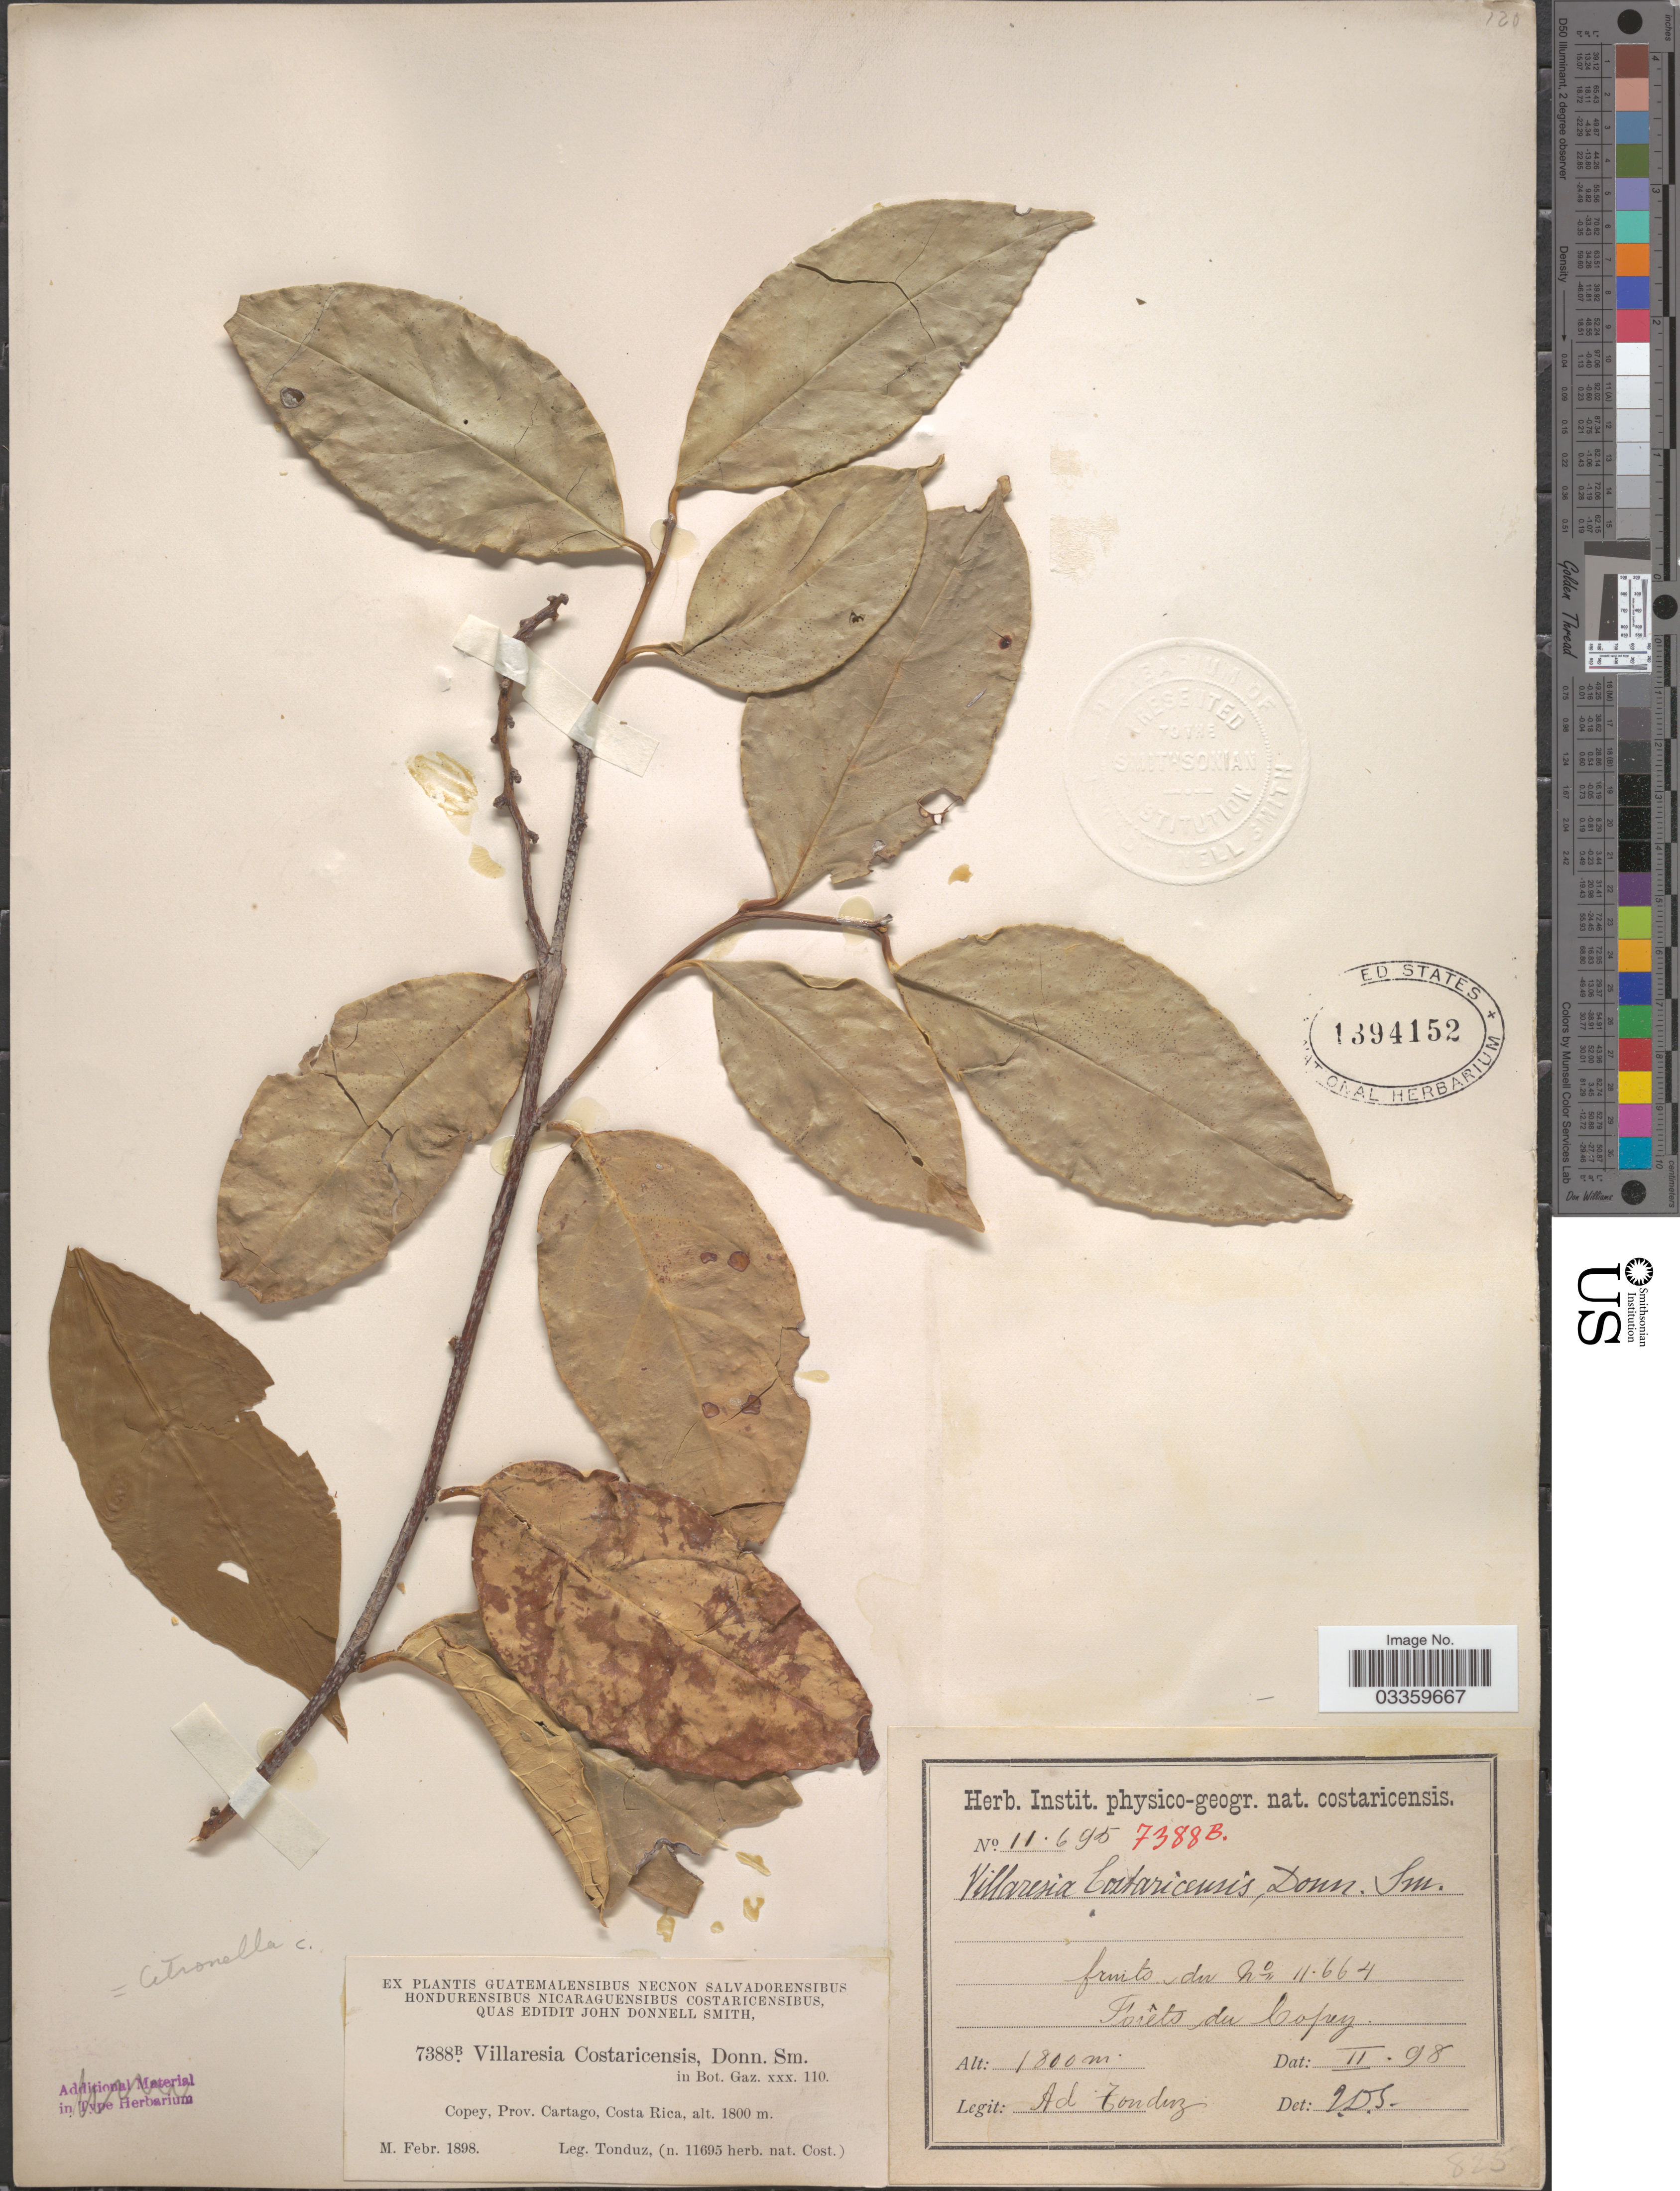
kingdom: Plantae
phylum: Tracheophyta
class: Magnoliopsida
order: Cardiopteridales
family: Cardiopteridaceae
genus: Citronella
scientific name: Citronella costaricensis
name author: (Donn. Sm.) R.A. Howard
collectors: A. Tonduz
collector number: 11695/7388B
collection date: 1898-02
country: Costa Rica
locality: Forêts du Copey.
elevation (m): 1800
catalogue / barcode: US 1394152